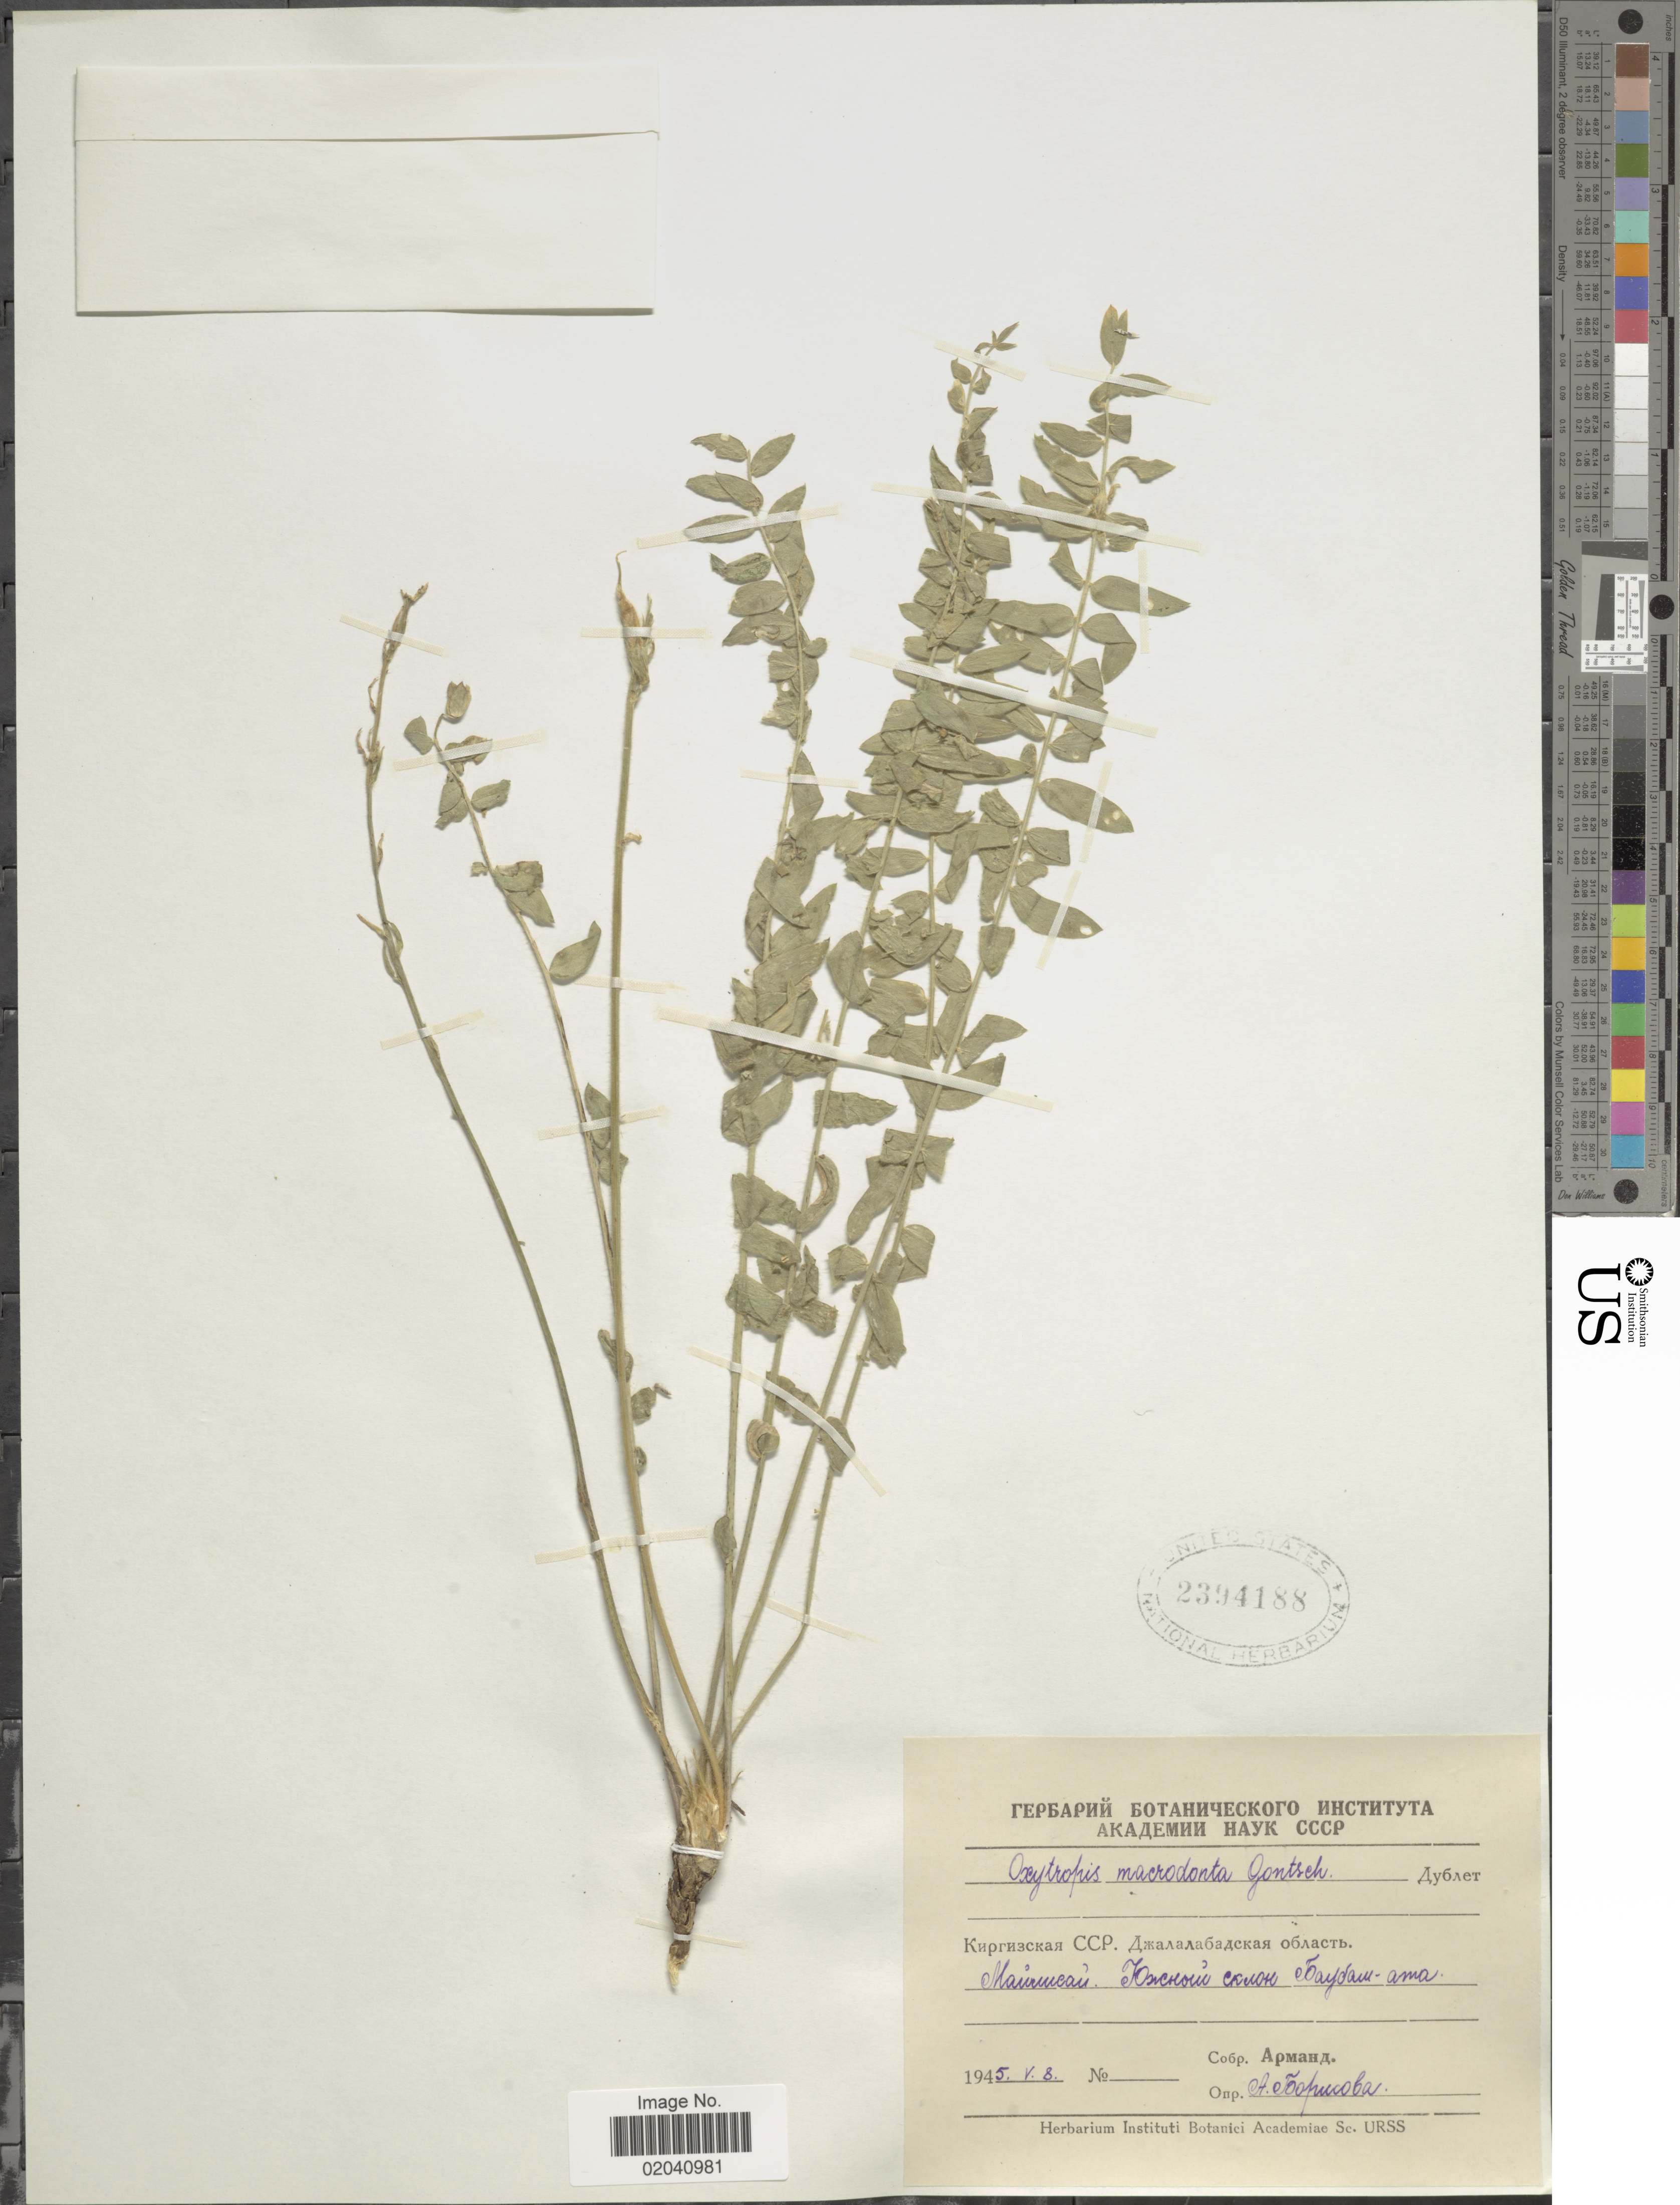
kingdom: Plantae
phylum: Tracheophyta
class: Magnoliopsida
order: Fabales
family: Fabaceae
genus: Oxytropis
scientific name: Oxytropis macrodonta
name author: Gontsch.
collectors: Armand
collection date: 1945-05-08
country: Kyrgyzstan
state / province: Jalal-Abad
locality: Mayli-Say, Babash-Ata mountains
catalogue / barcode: US 2394188